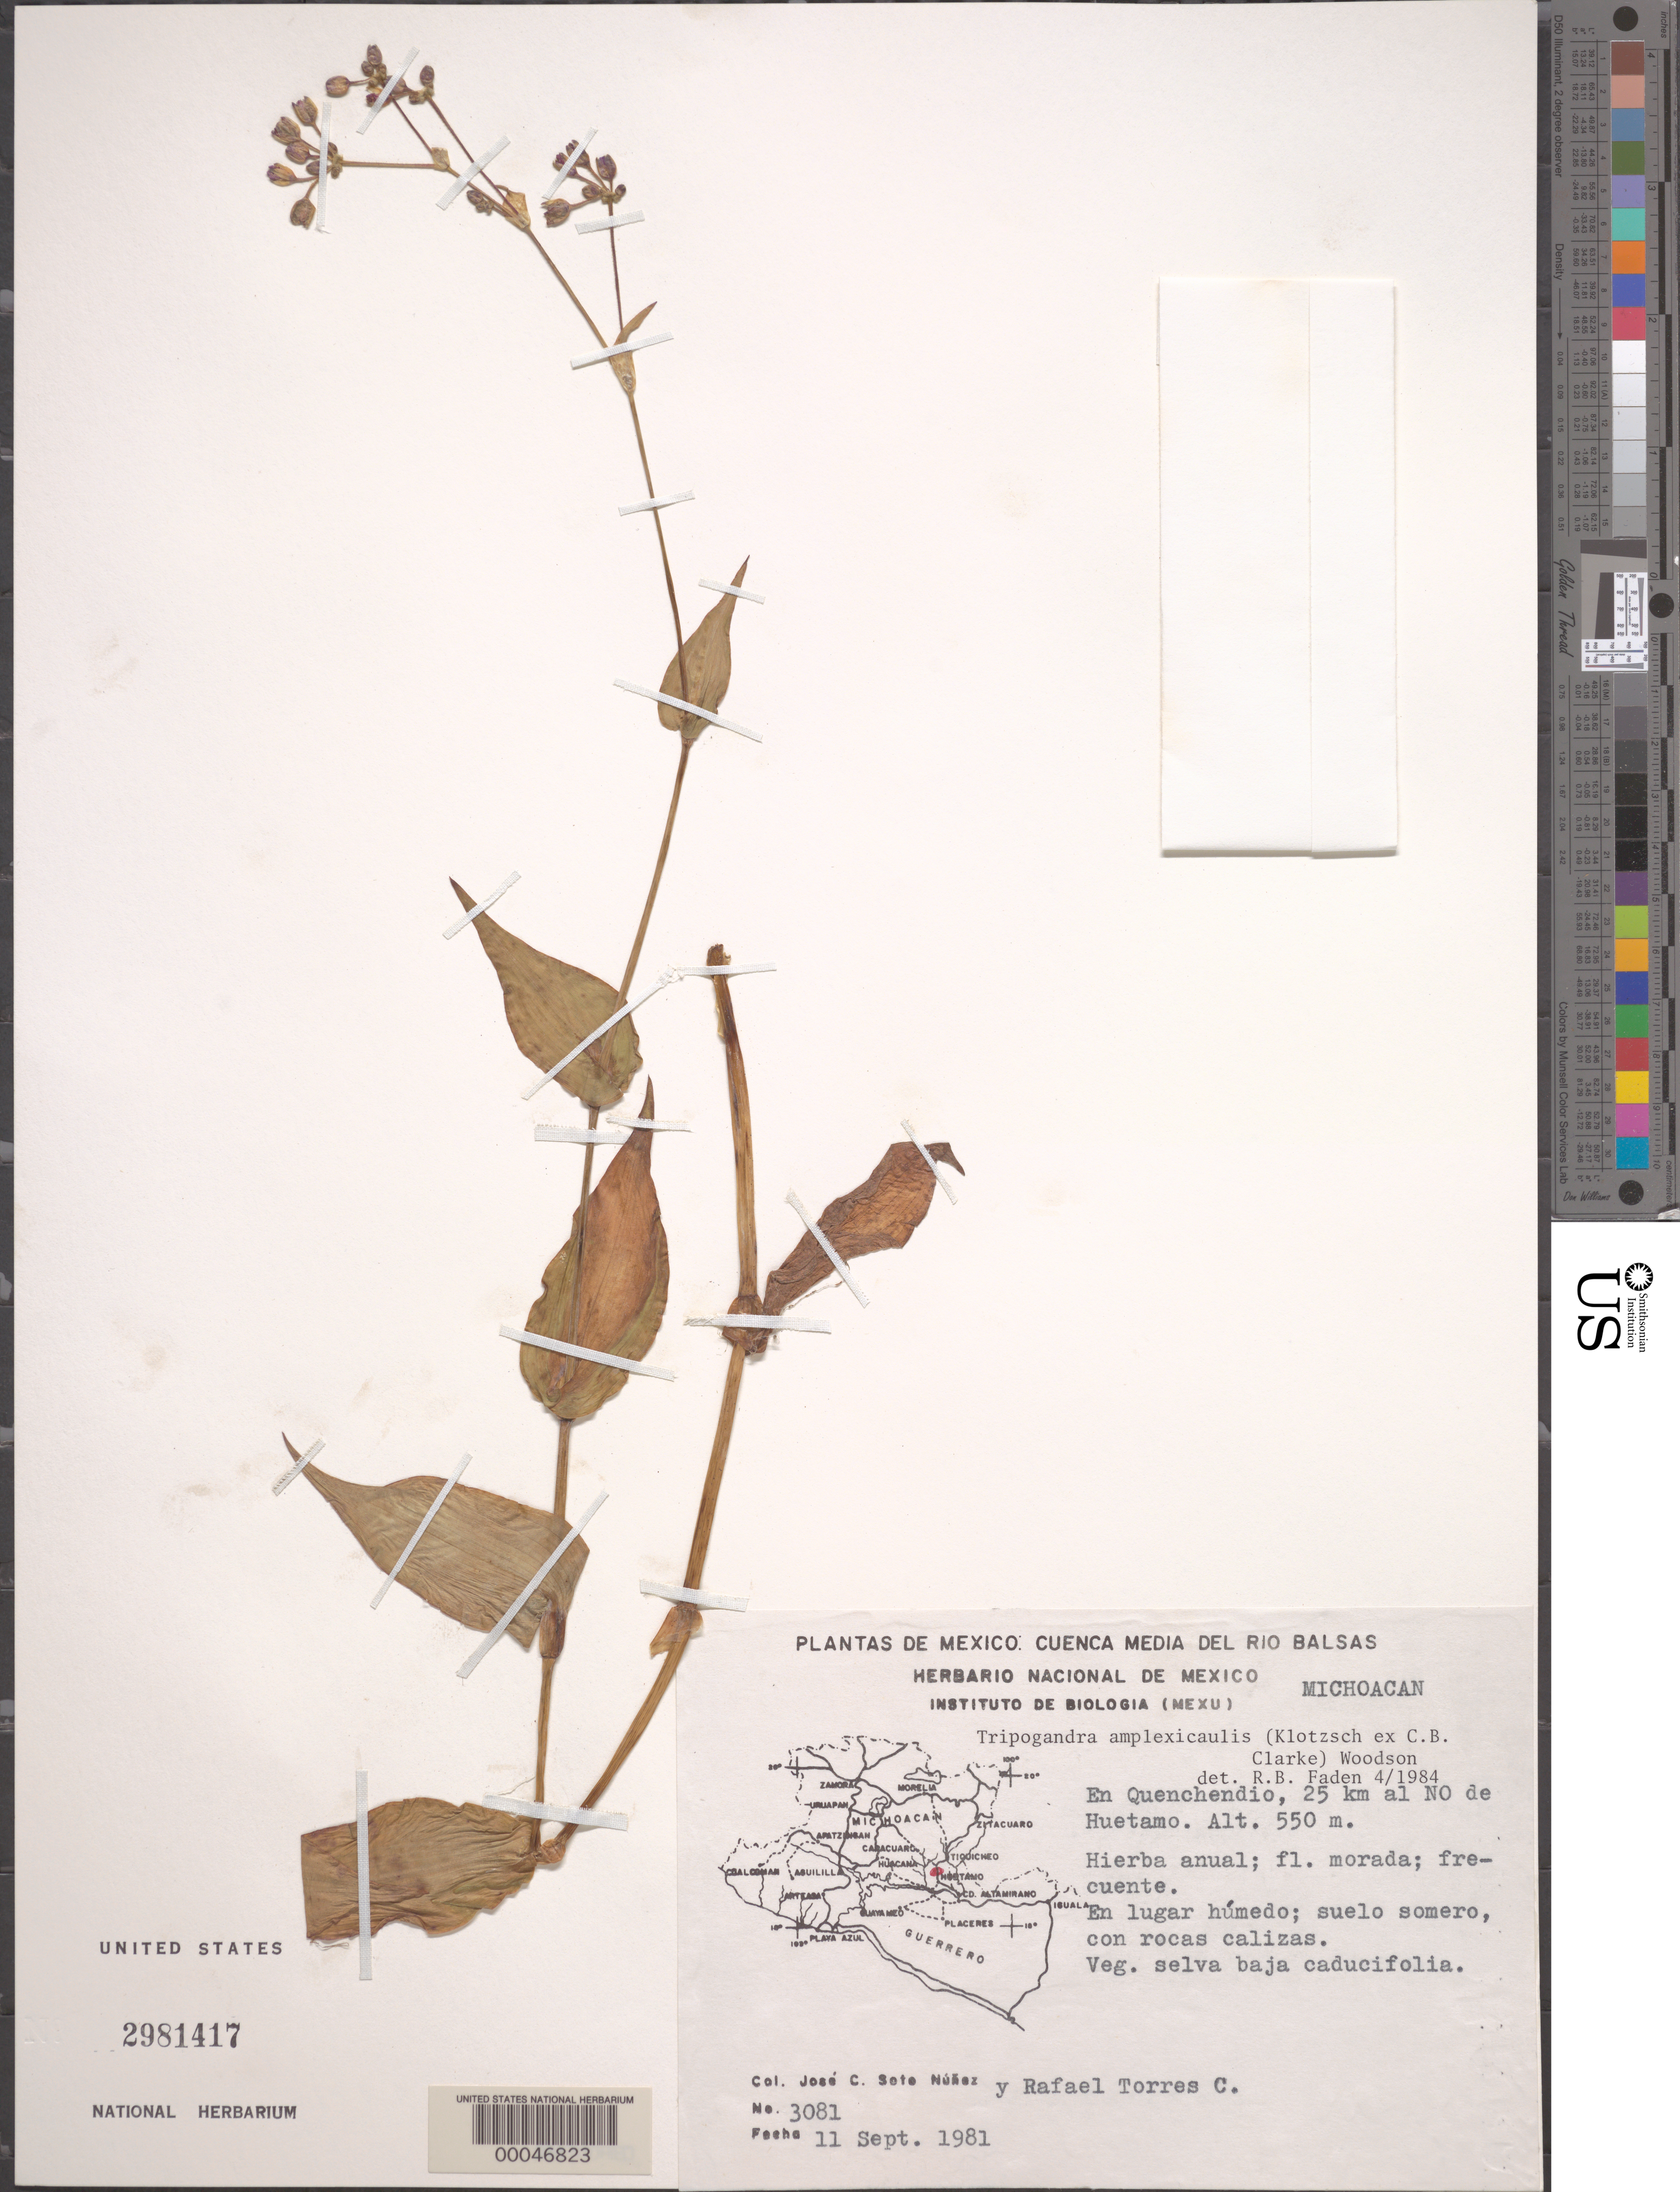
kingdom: Plantae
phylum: Tracheophyta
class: Liliopsida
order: Commelinales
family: Commelinaceae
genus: Tripogandra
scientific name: Tripogandra amplexicaulis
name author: (Klotzsch ex C.B. Clarke) Woodson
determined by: Faden, Robert B., (US), Smithsonian Institution - National Museum of Natural History (UNITED STATES)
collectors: J. C. Soto Núñez & R. Torres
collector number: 3081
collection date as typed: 11 Sep 1981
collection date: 1981-09-11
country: Mexico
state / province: Michoacán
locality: N of Huetamo, en Quenchendio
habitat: Moist, rocky soil; forest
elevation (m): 550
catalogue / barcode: US 2981417